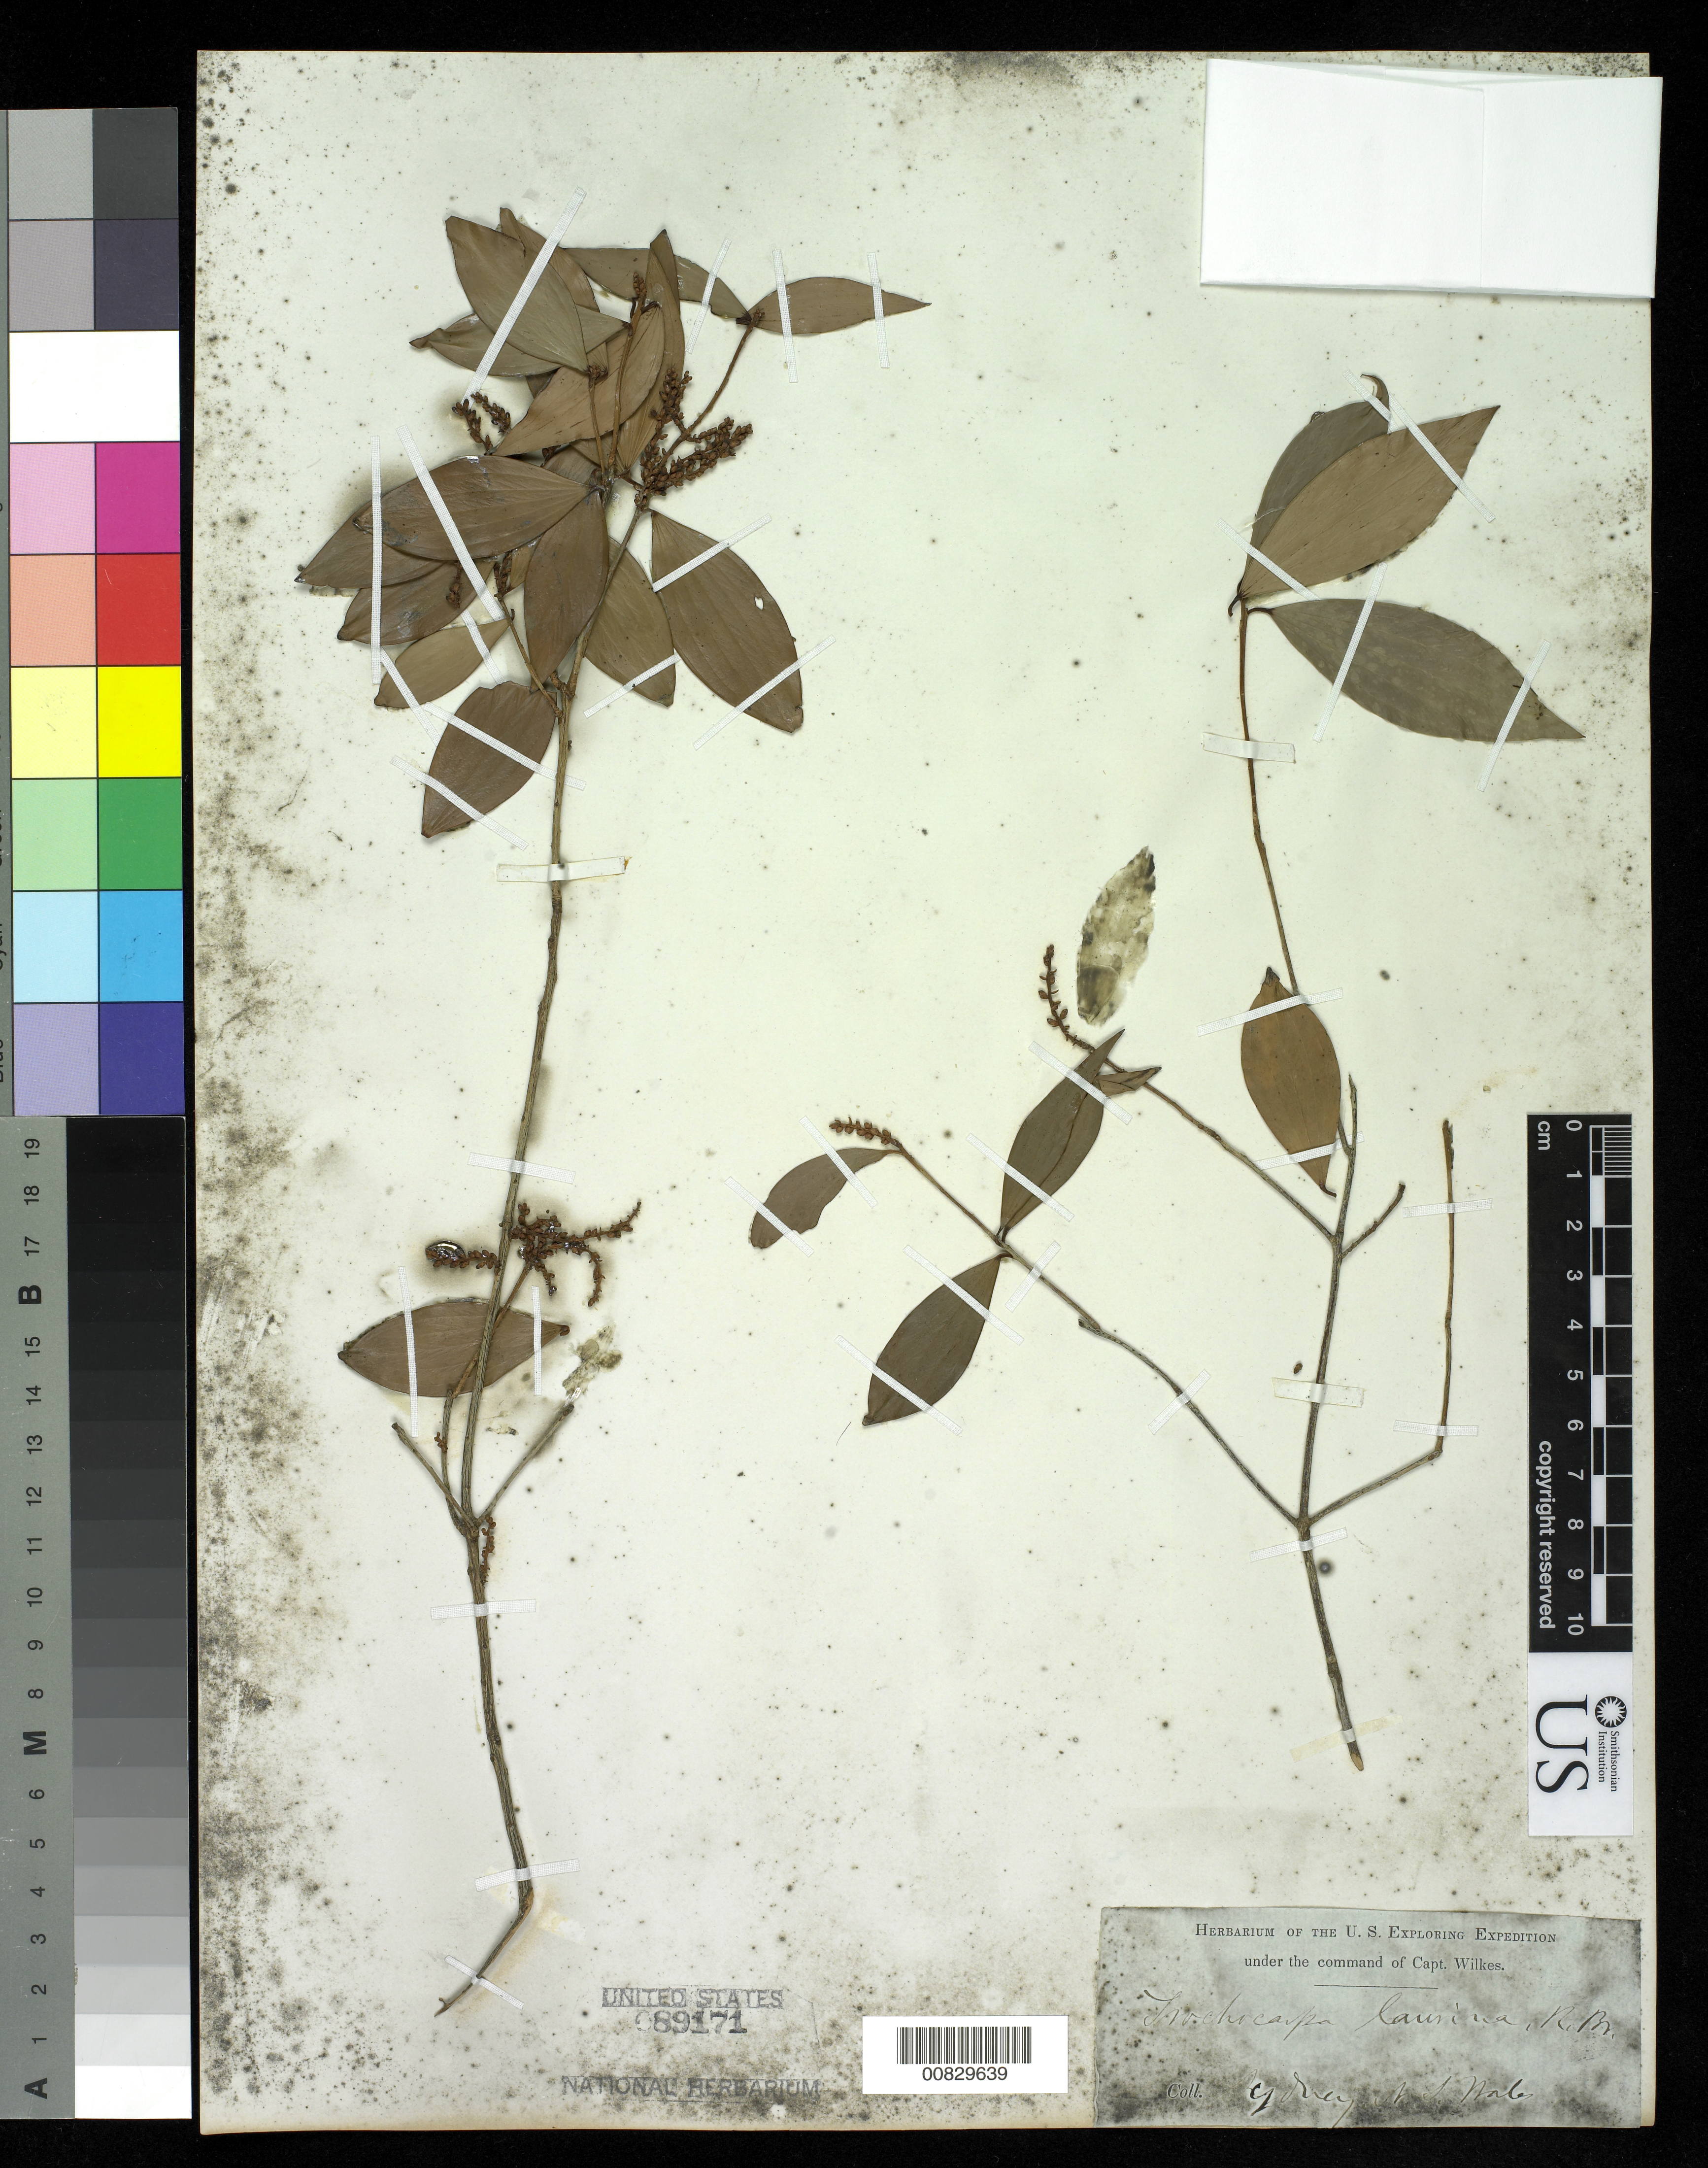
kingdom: Plantae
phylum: Tracheophyta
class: Magnoliopsida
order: Ericales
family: Ericaceae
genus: Trochocarpa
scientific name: Trochocarpa laurina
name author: (Rudge) R. Br.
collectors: Wilkes Explor. Exped.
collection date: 1838/1842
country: Australia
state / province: New South Wales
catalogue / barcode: US 89171